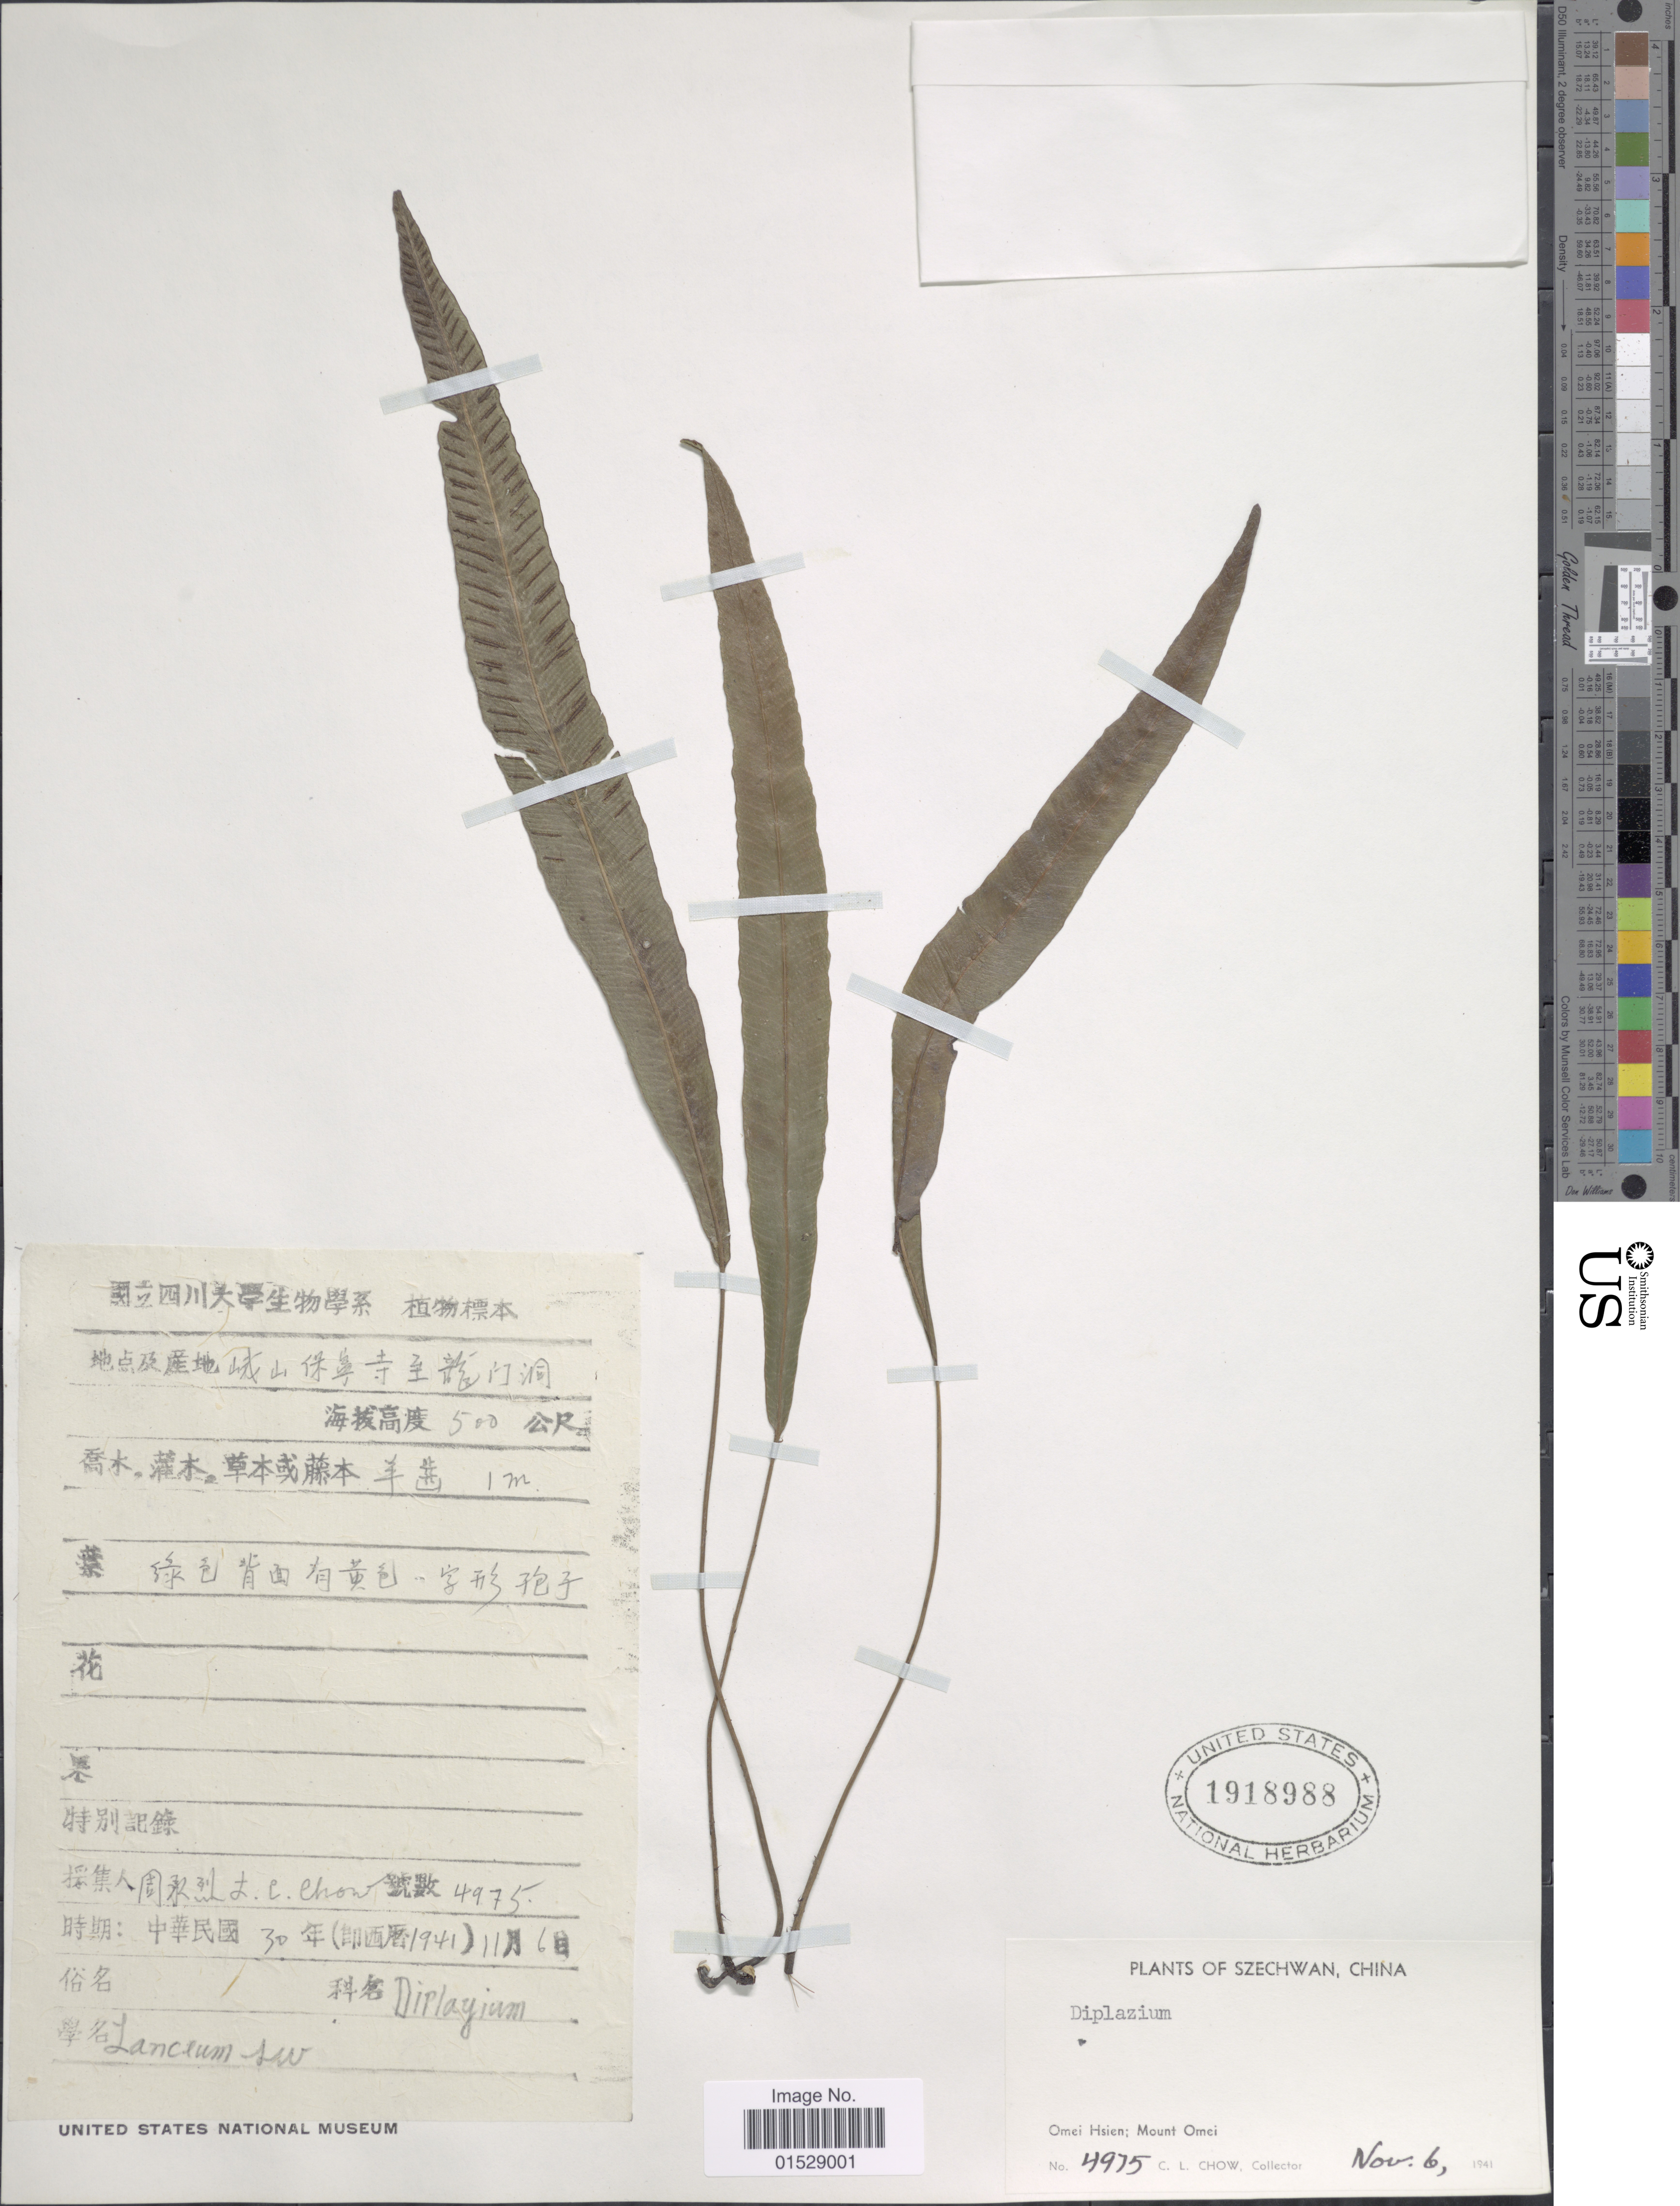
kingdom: Plantae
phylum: Tracheophyta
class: Polypodiopsida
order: Polypodiales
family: Athyriaceae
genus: Deparia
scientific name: Deparia lancea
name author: (Thunb.) Fraser-Jenk.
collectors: C. Chow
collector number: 4975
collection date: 1941-11-06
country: China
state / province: Sichuan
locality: Szechwan, Omei Hsien; Mount Omei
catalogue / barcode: US 1918988